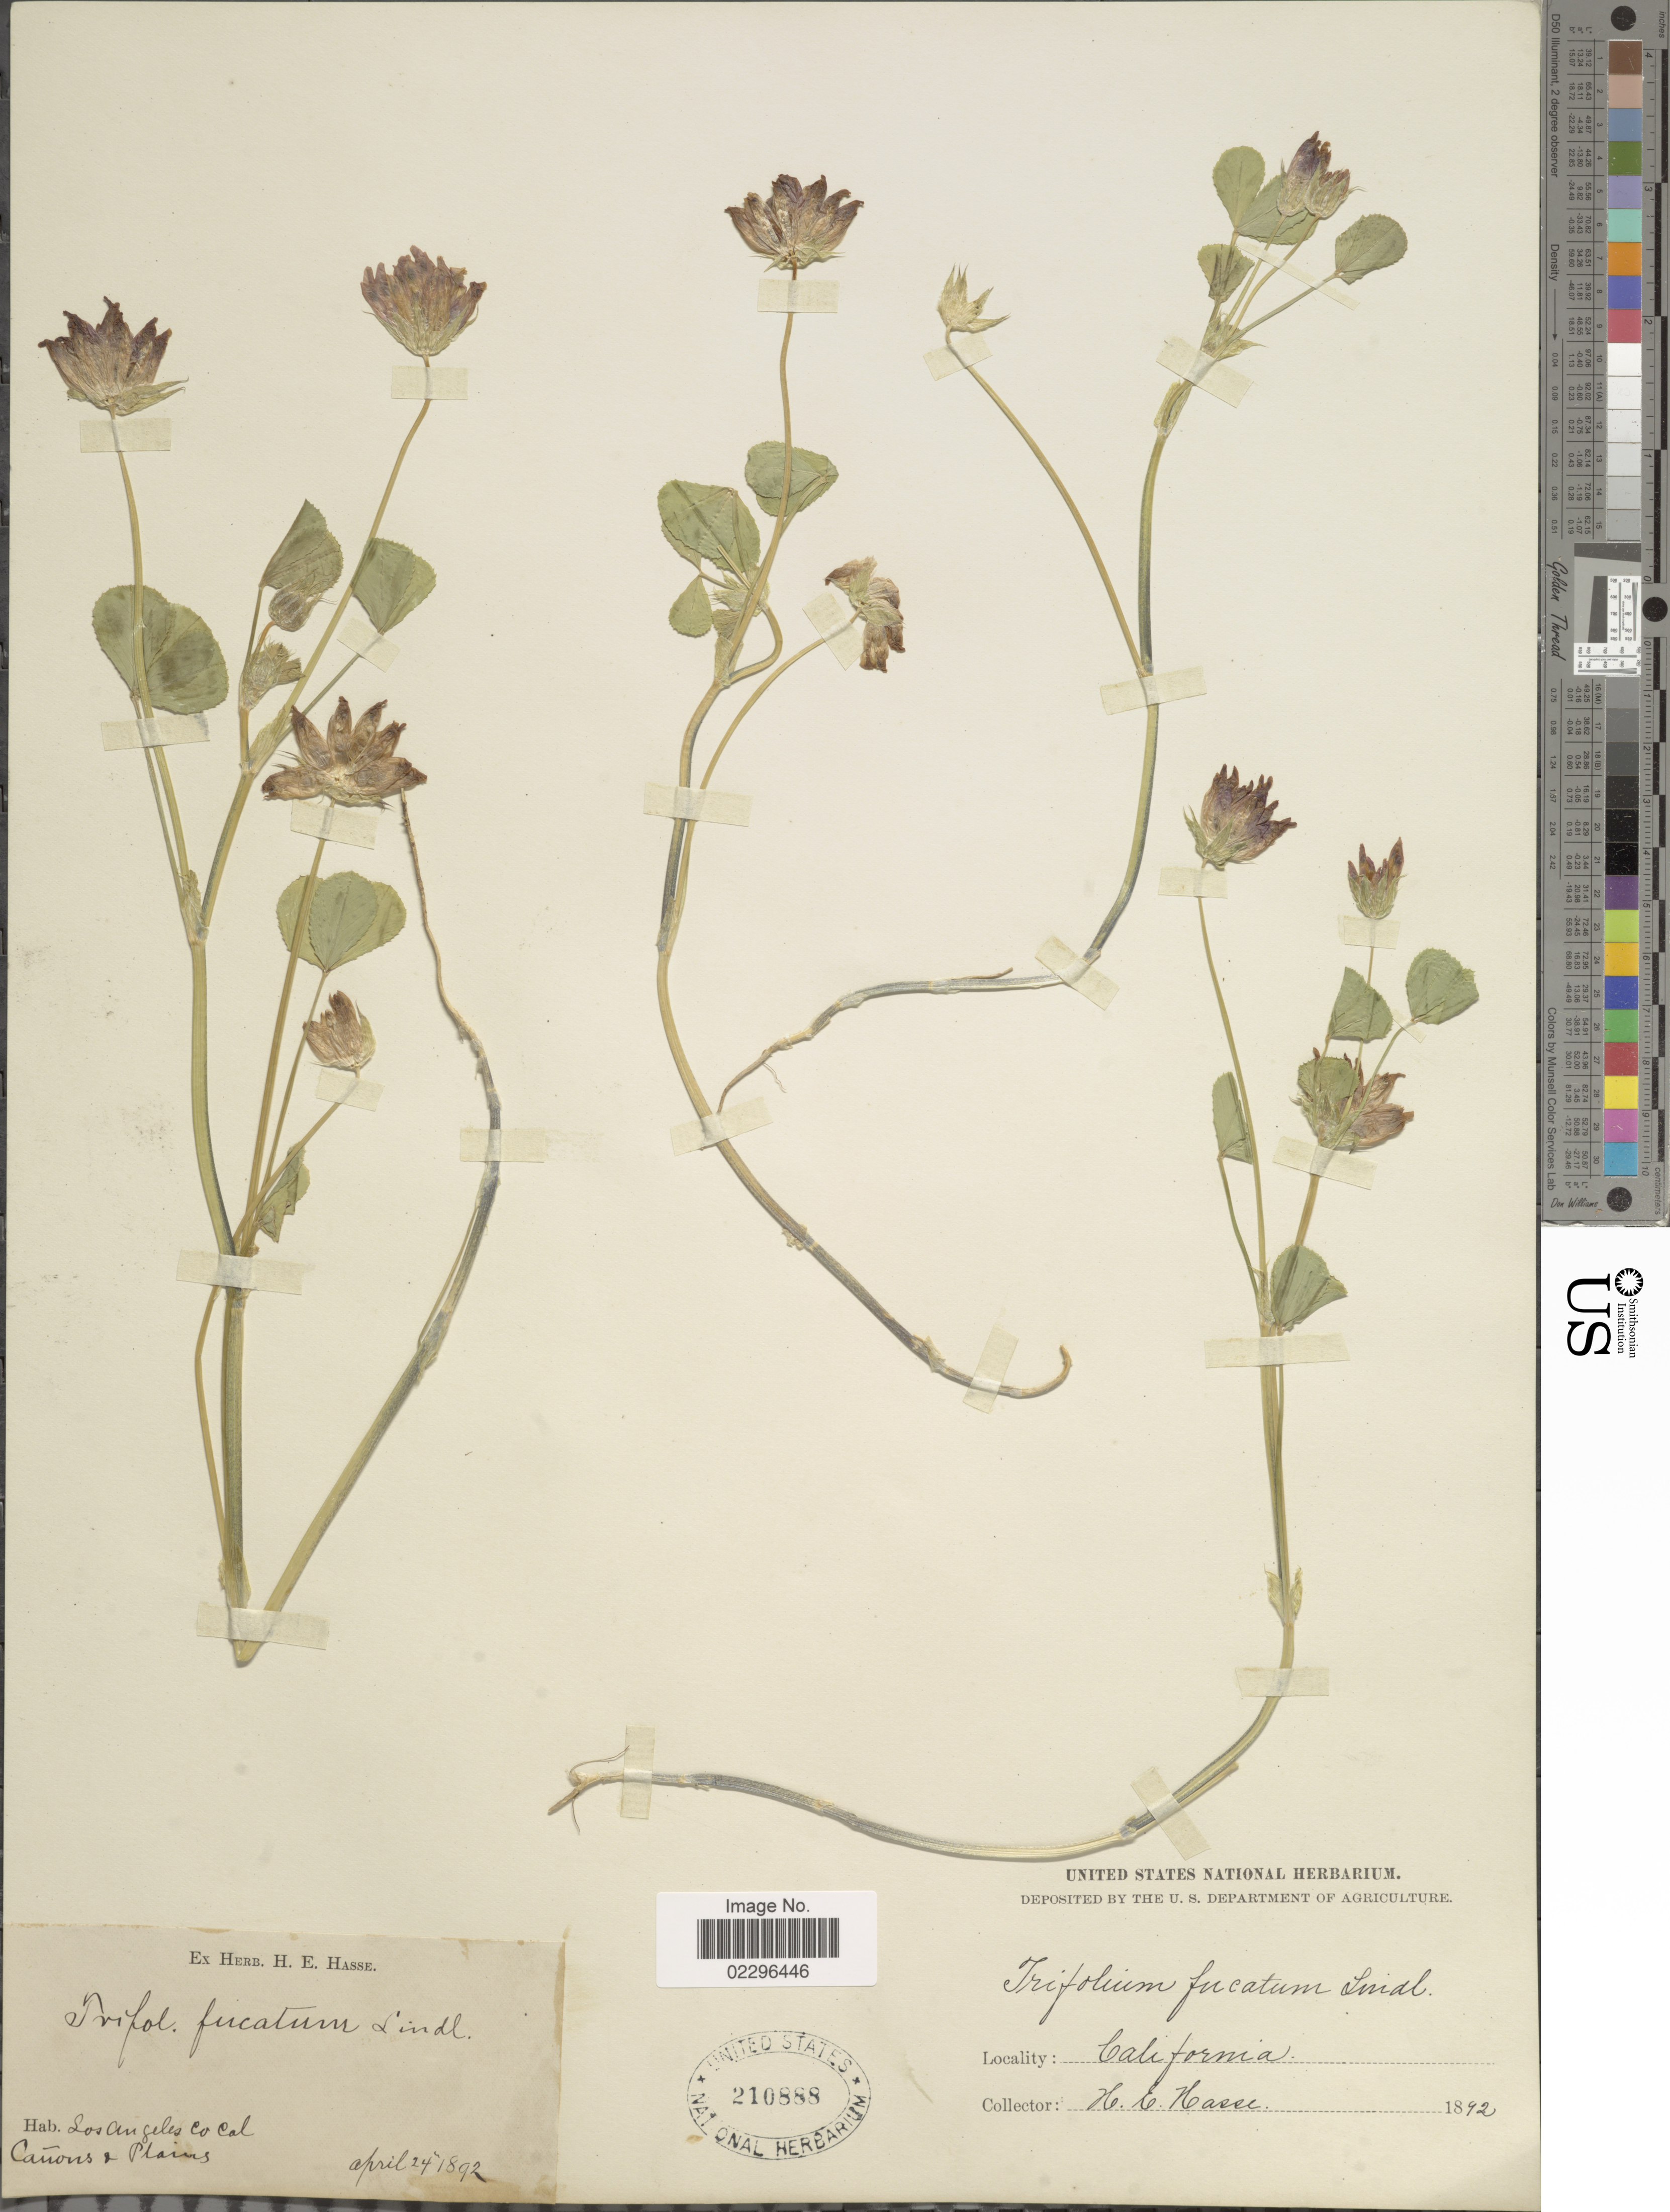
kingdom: Plantae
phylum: Tracheophyta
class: Magnoliopsida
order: Fabales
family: Fabaceae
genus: Trifolium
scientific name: Trifolium fucatum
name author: Lindl.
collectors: H. E. Hasse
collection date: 1892-04-24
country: United States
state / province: California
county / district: Los Angeles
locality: Los Angeles Co., Cal., Canons & Plains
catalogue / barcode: US 210888